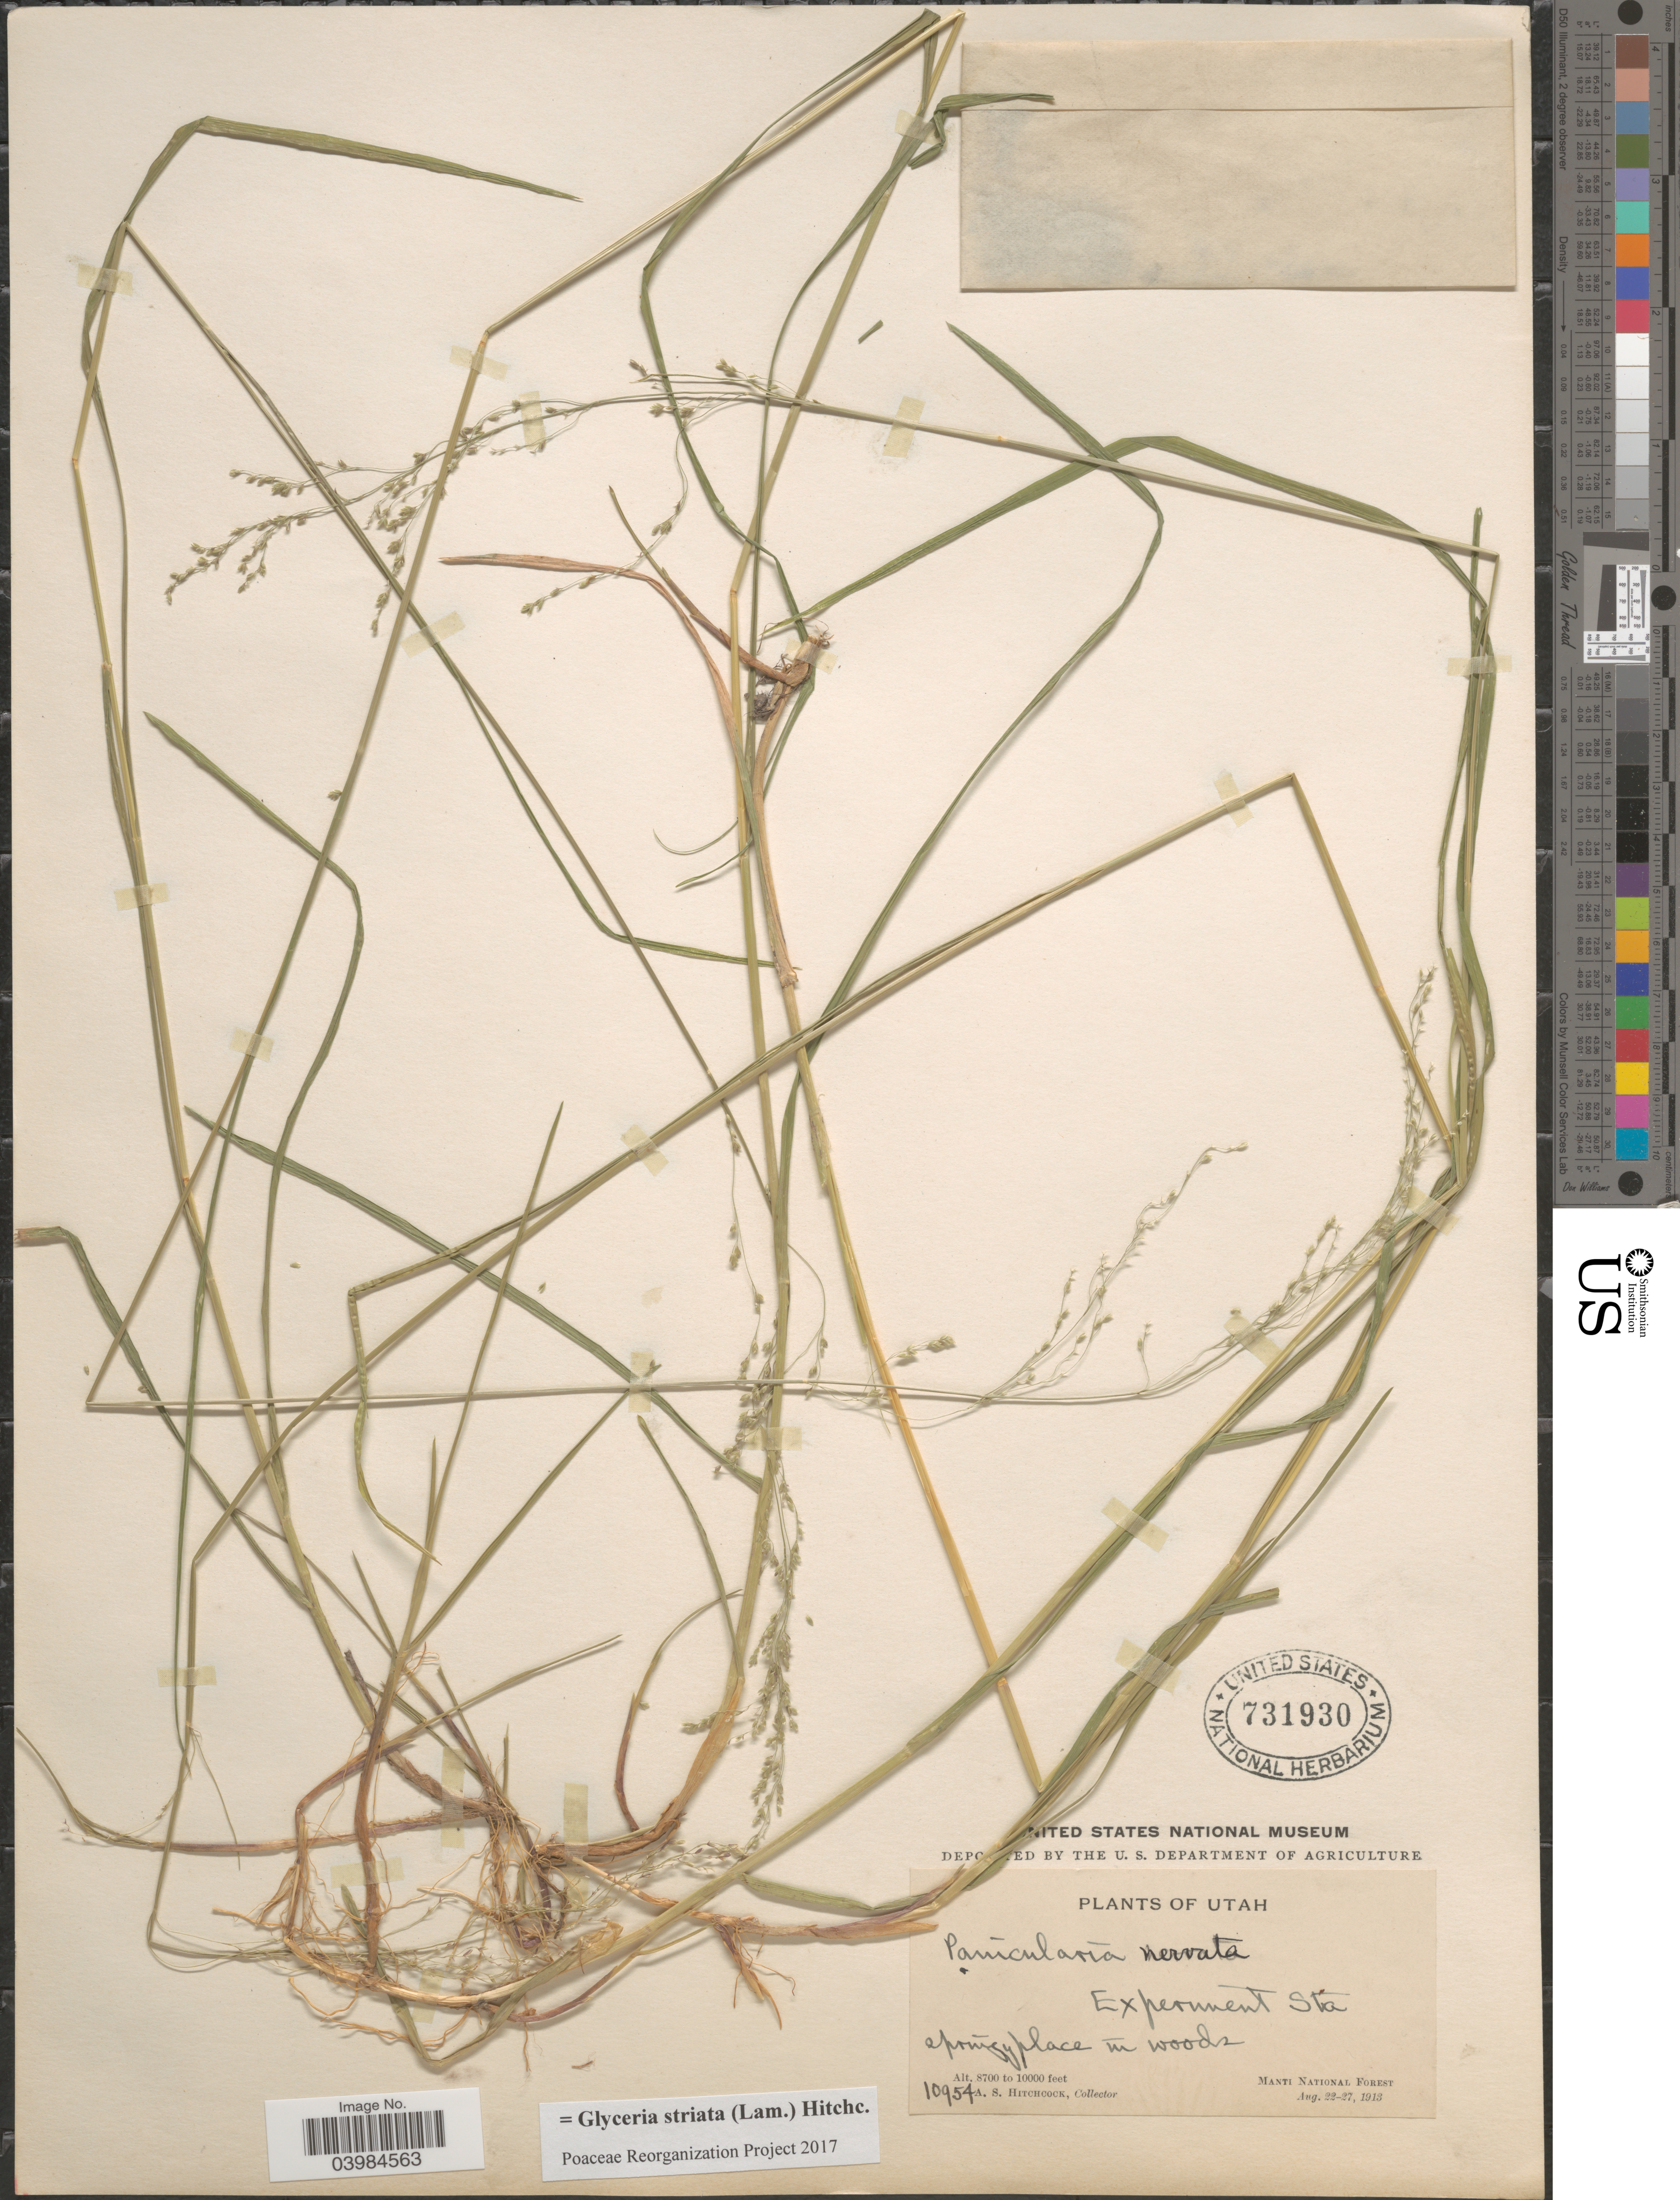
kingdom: Plantae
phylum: Tracheophyta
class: Liliopsida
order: Poales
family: Poaceae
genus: Glyceria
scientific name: Glyceria striata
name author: (Lam.) Hitchc.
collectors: A. S. Hitchcock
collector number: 10954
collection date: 1913-08-22/1913-08-27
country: United States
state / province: Utah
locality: Experiment Sta. springy place in woods. Manti National Forest.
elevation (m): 2652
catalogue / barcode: US 731930